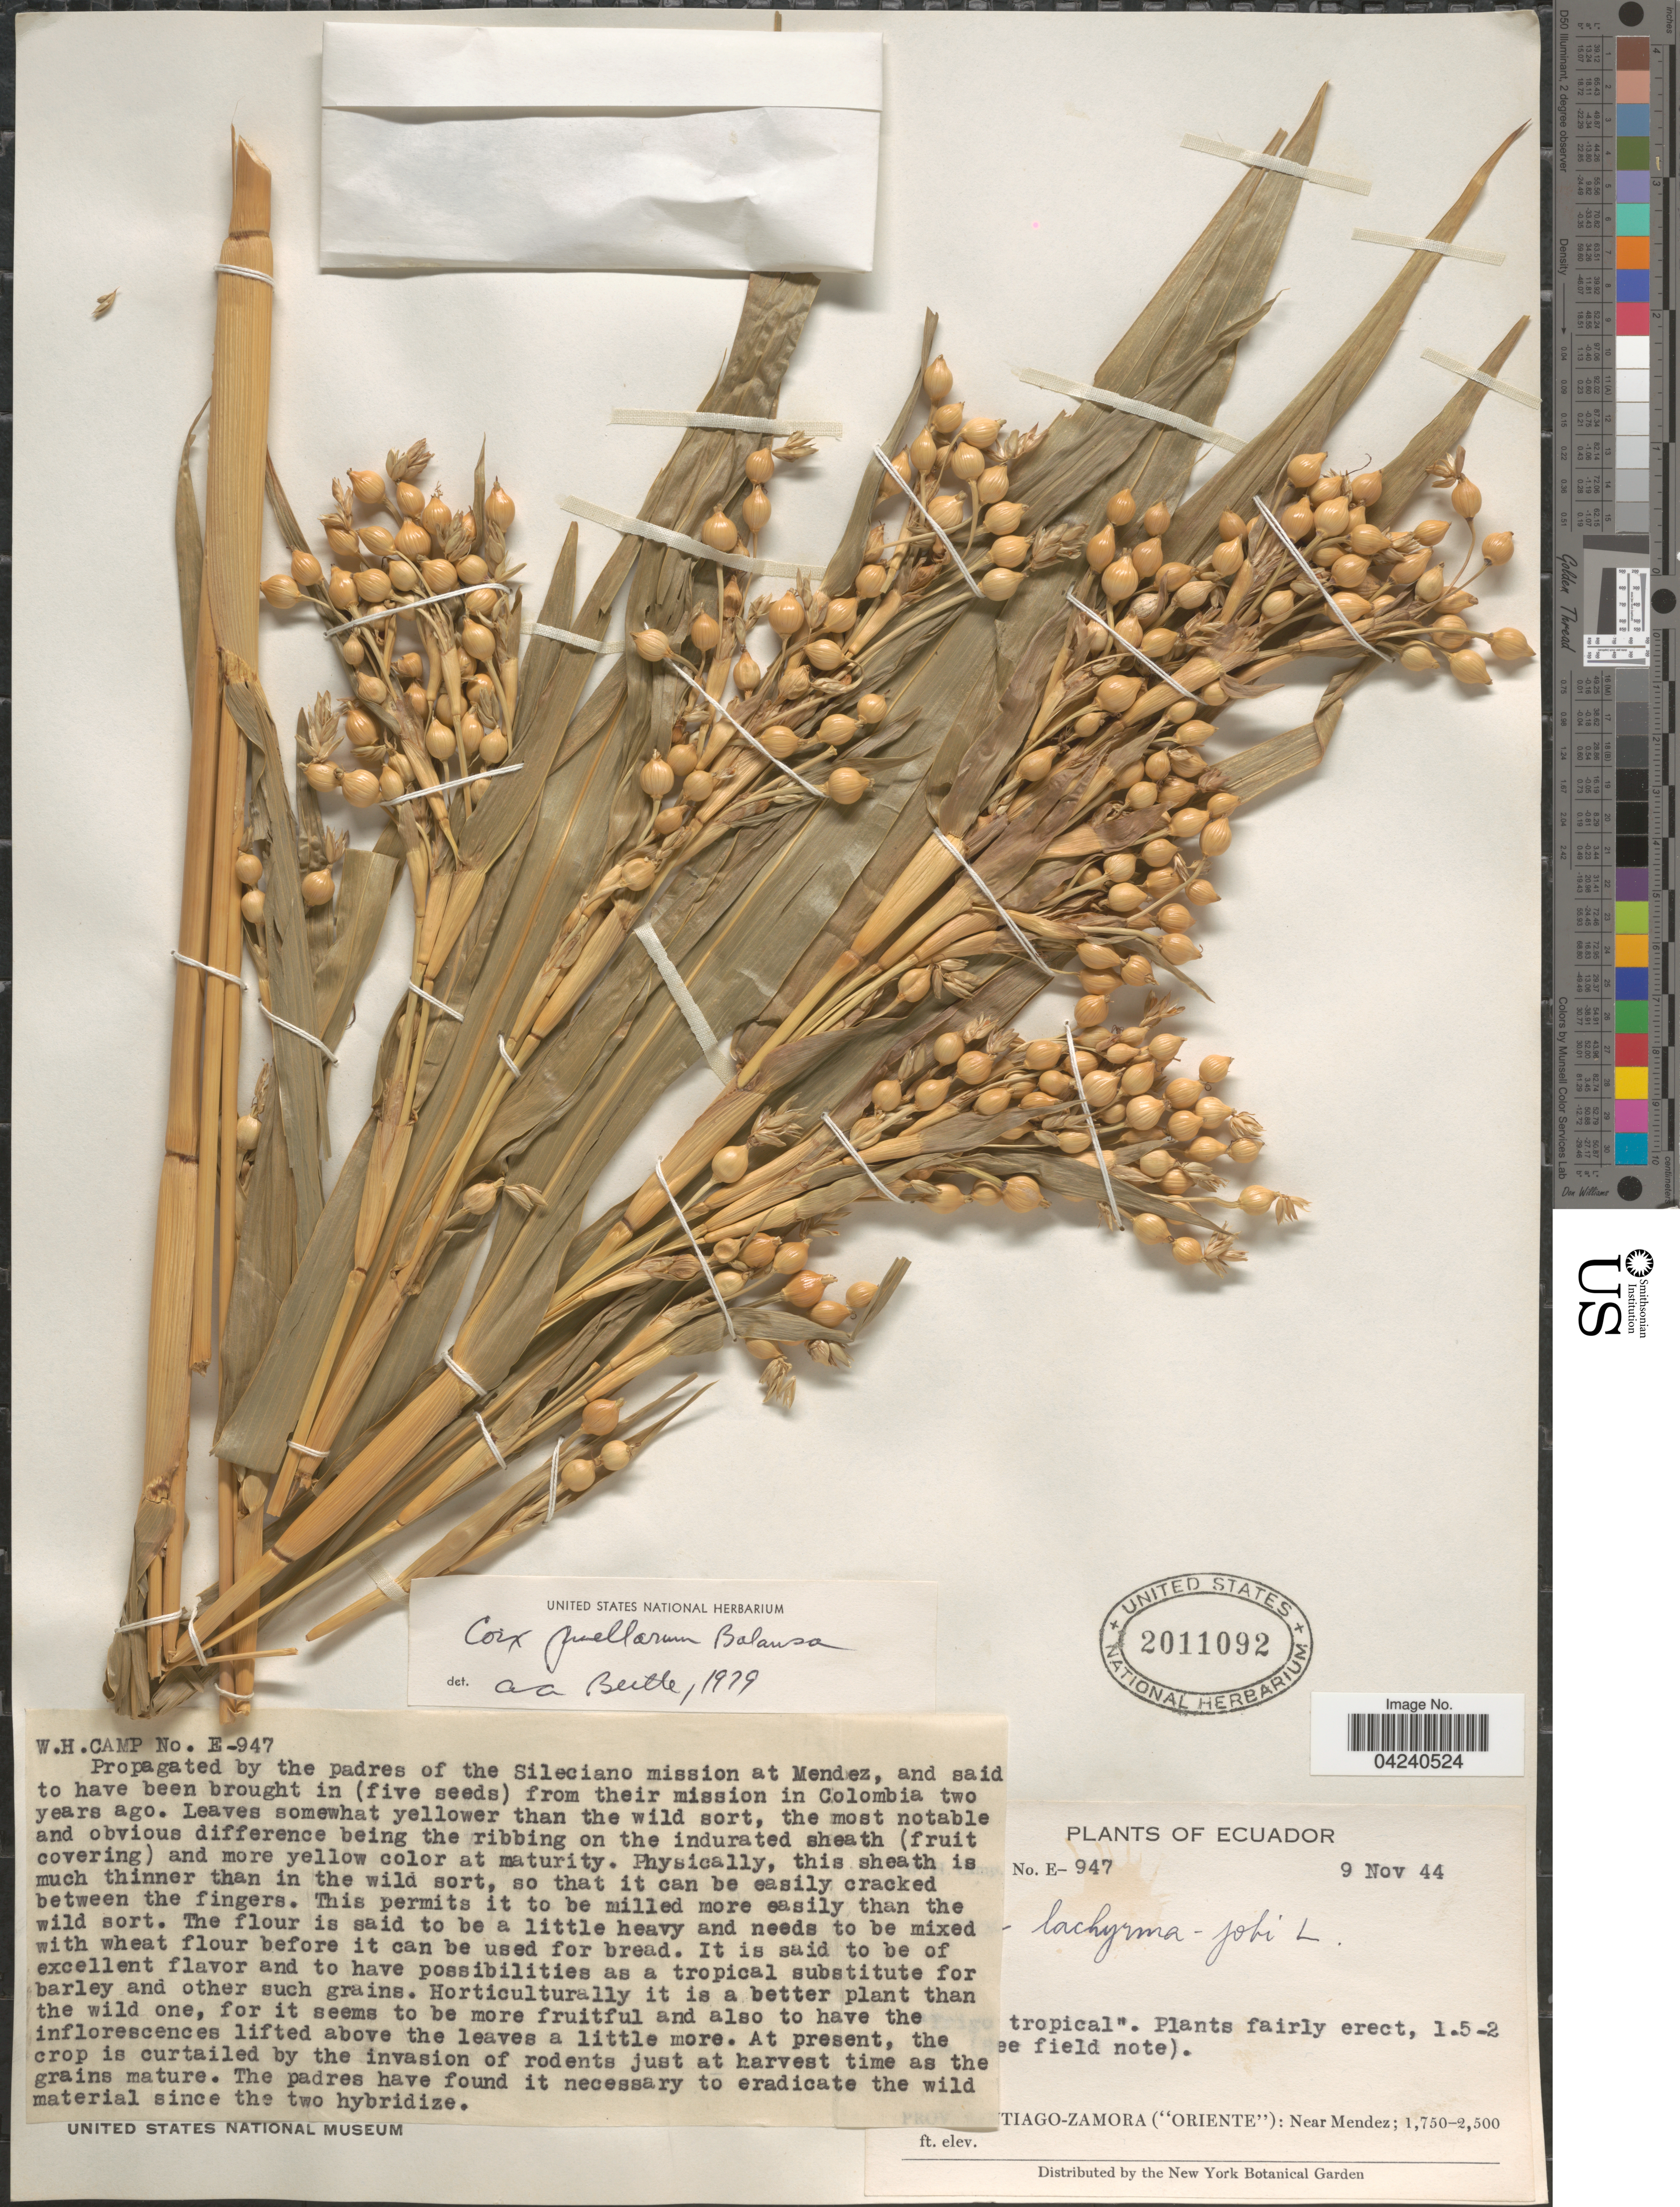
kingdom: Plantae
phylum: Tracheophyta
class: Liliopsida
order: Poales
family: Poaceae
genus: Coix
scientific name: Coix lacryma-jobi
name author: L.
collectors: W. H. Camp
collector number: E-947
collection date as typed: Transcribed d/m/y: 9/11/44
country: Ecuador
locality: [illegible text]tiago-Zamora ("Oriente"): Near Mendez.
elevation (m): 533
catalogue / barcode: US 2011092